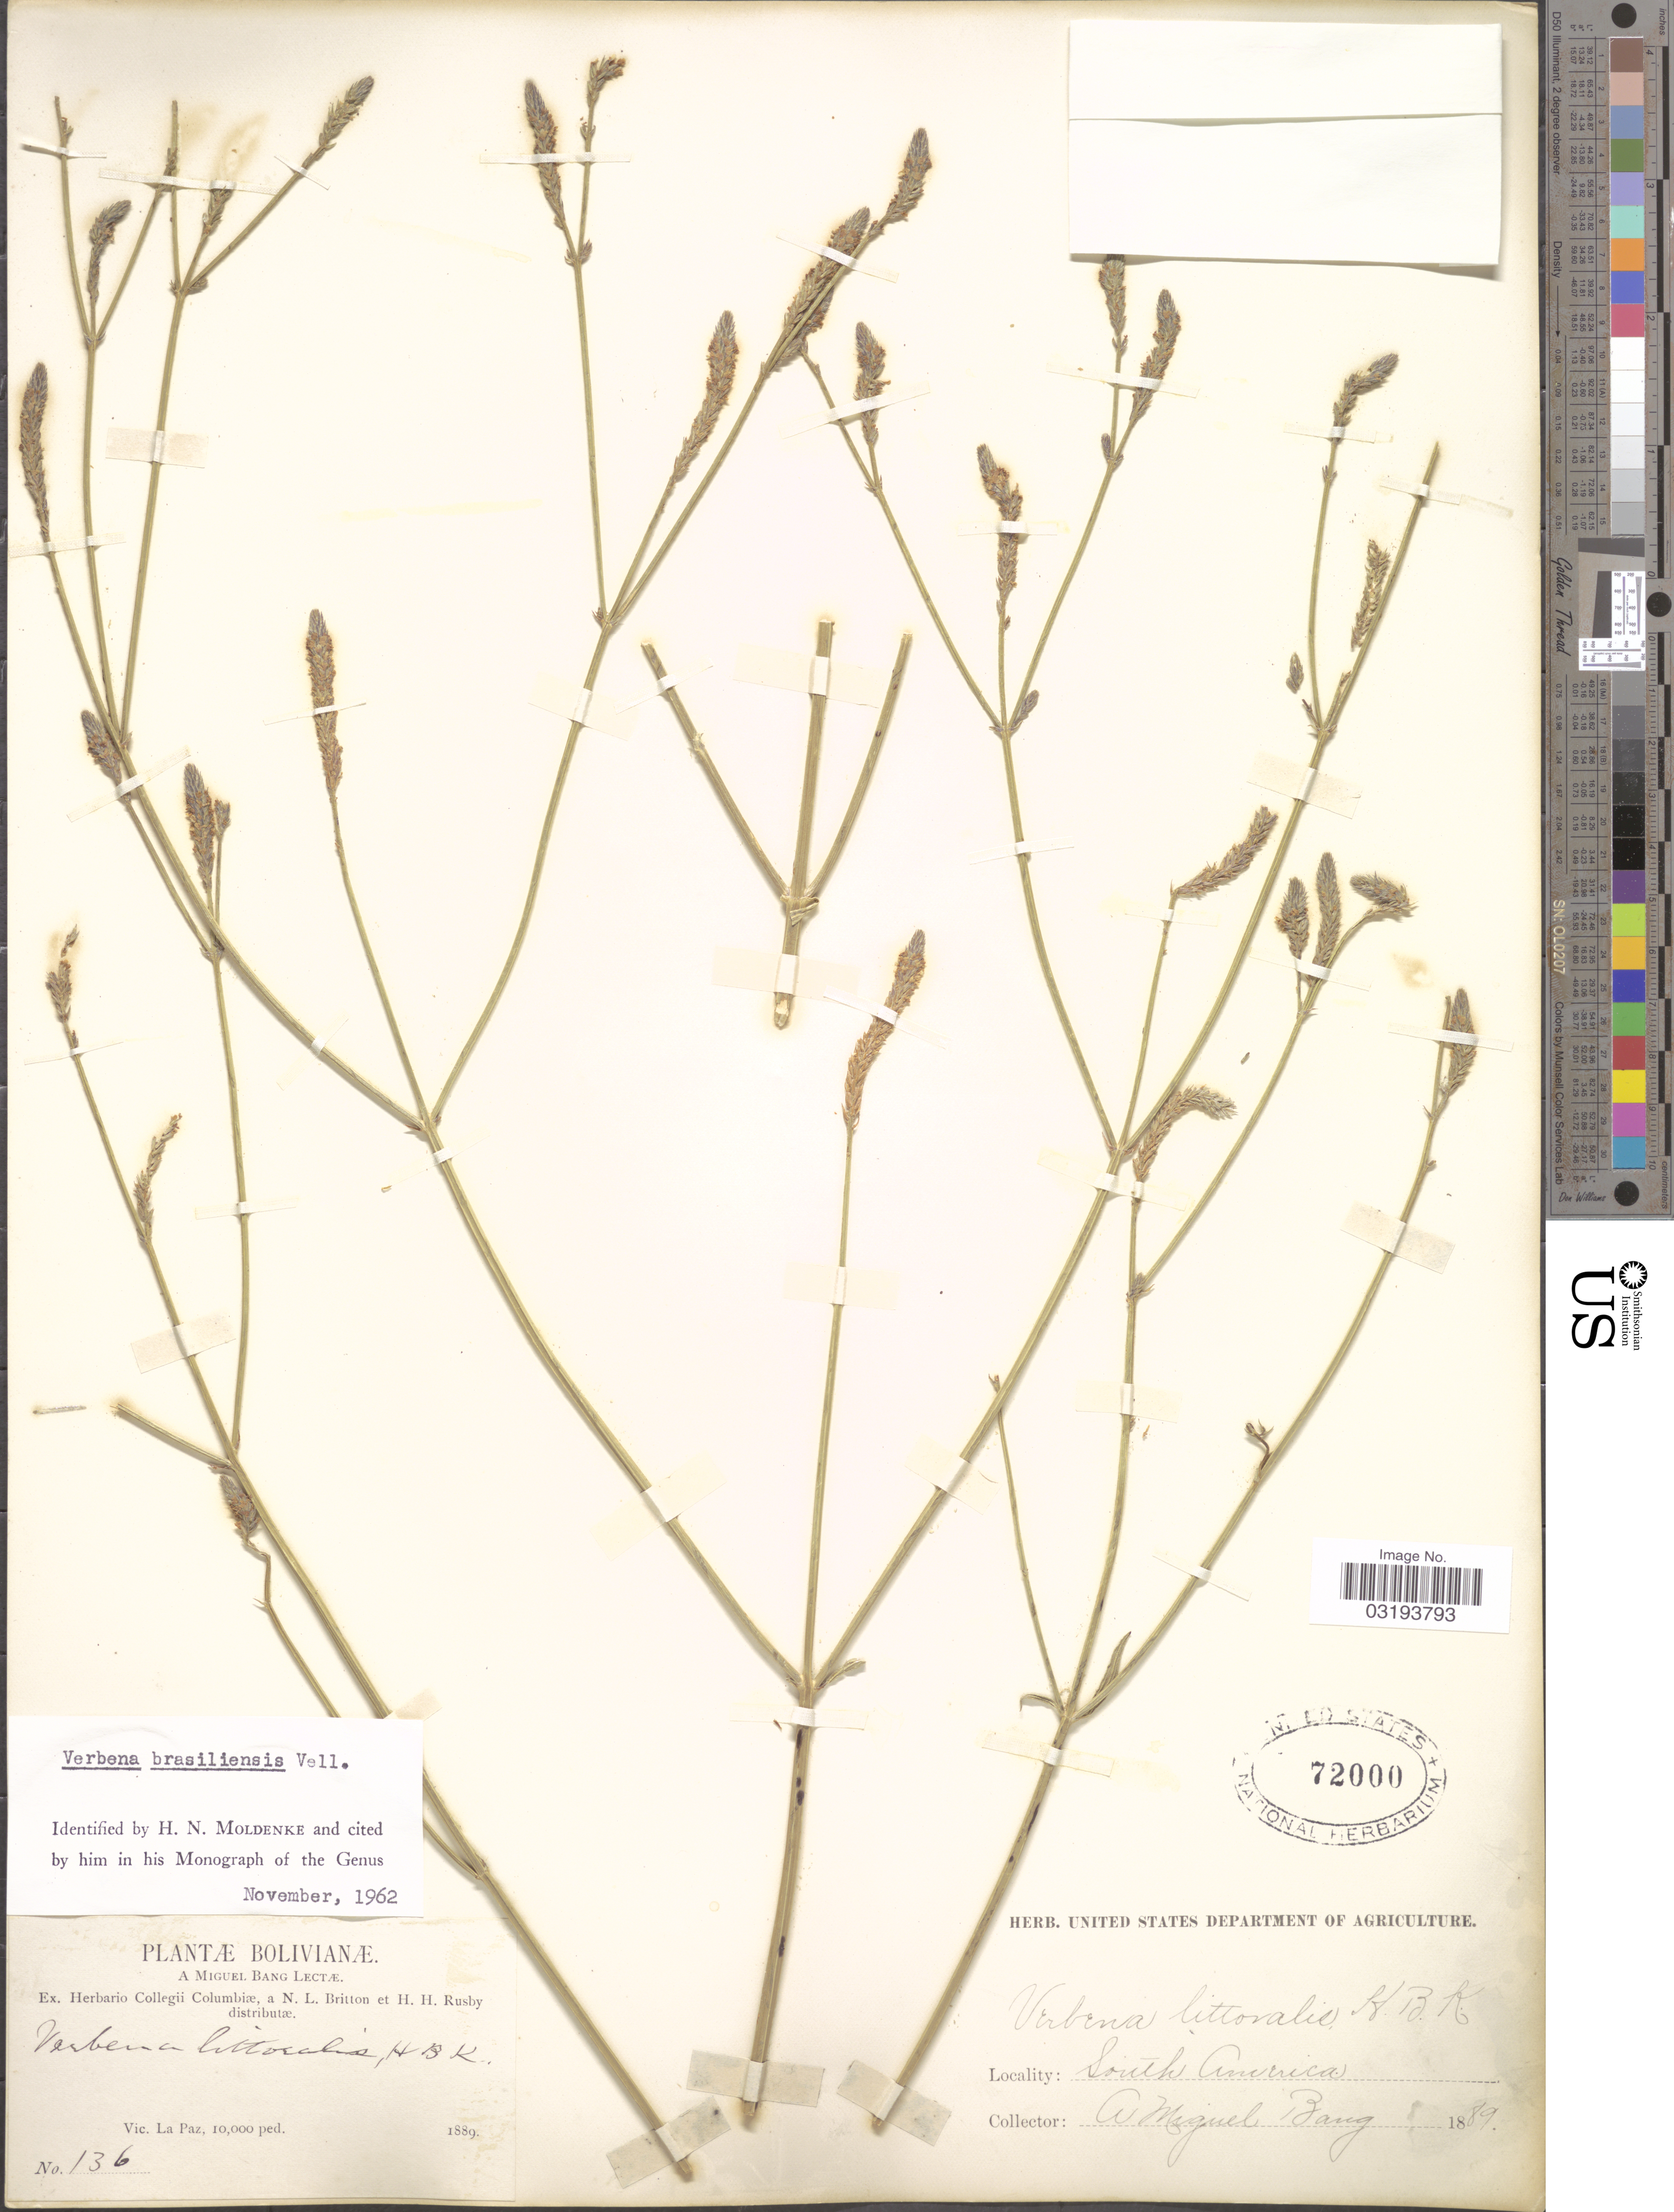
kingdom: Plantae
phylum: Tracheophyta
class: Magnoliopsida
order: Lamiales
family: Verbenaceae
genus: Verbena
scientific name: Verbena litoralis var. brevibracteata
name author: (Kuntze) N. O'Leary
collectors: M. Bang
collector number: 136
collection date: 1889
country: Bolivia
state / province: La Paz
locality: Vic. La Paz.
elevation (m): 3048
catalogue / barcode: US 72000